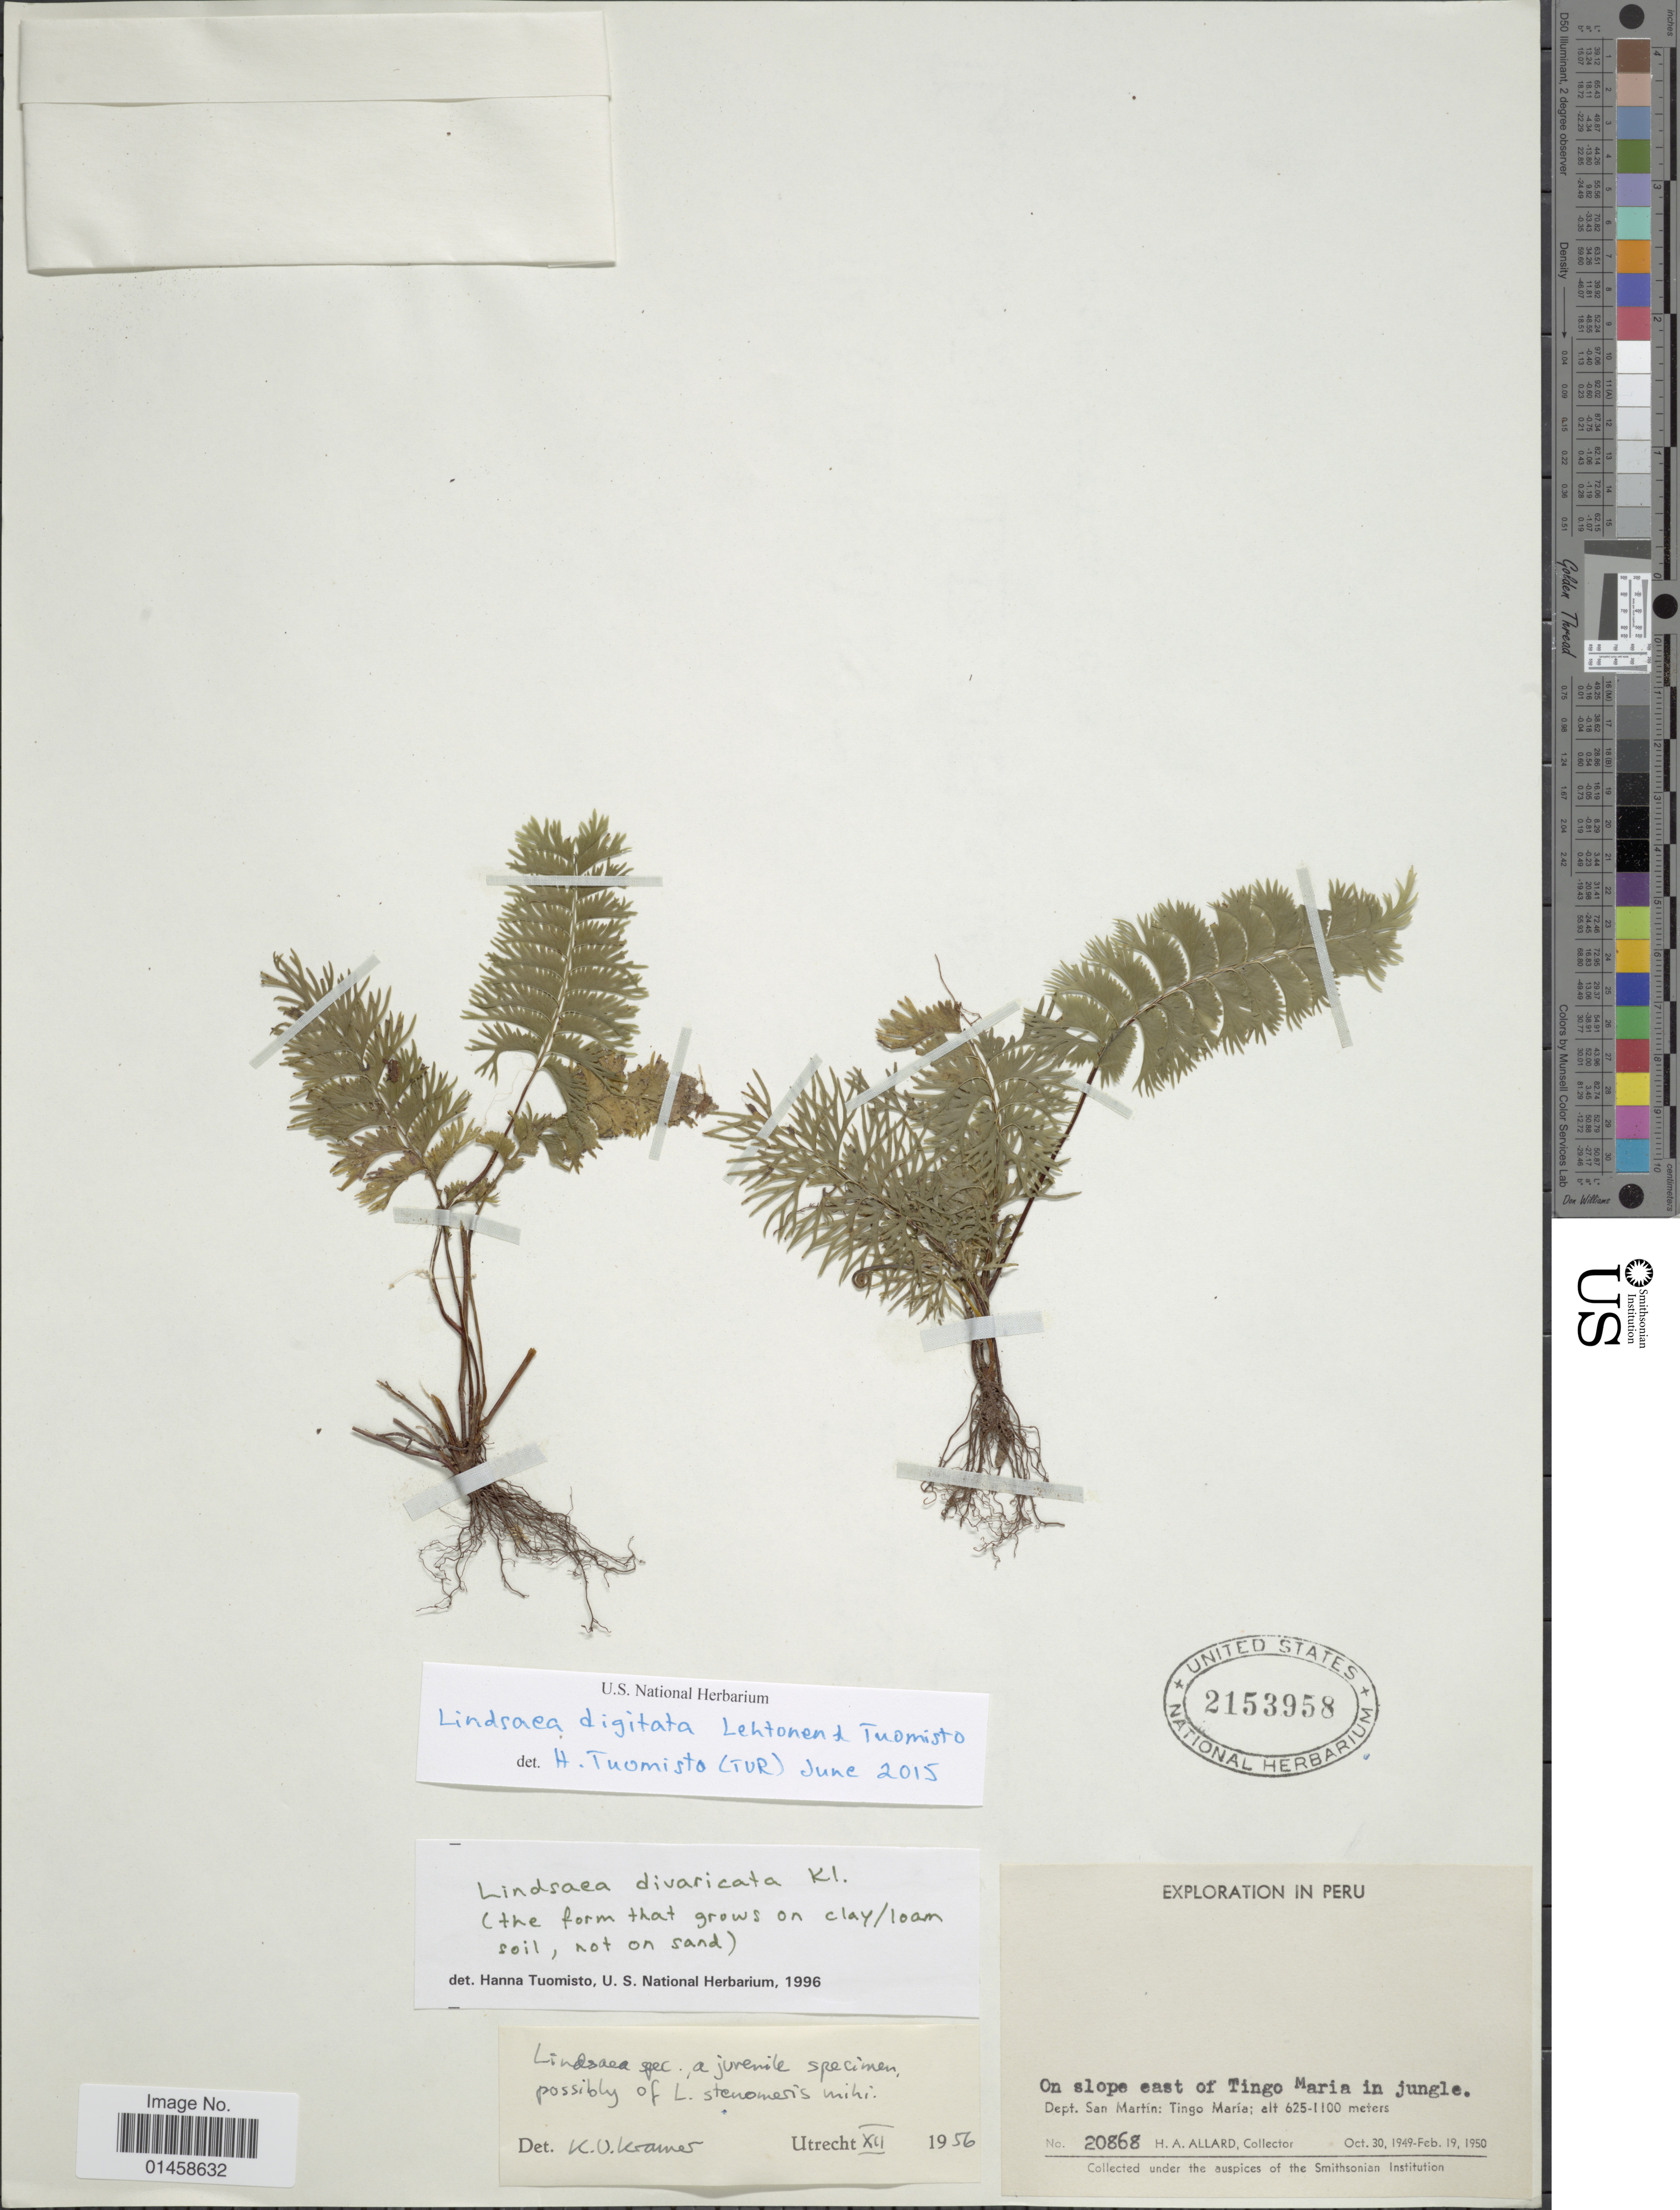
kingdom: Plantae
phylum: Tracheophyta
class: Polypodiopsida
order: Polypodiales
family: Lindsaeaceae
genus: Lindsaea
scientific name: Lindsaea digitata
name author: Lehtonen & Tuomisto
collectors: H. A. Allard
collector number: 20868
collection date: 1949-10-30/1950-02-19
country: Peru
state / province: San Martín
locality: On slope east of Tingo Maria in jungle, Tingo María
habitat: on slope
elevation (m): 625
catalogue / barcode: US 2153958